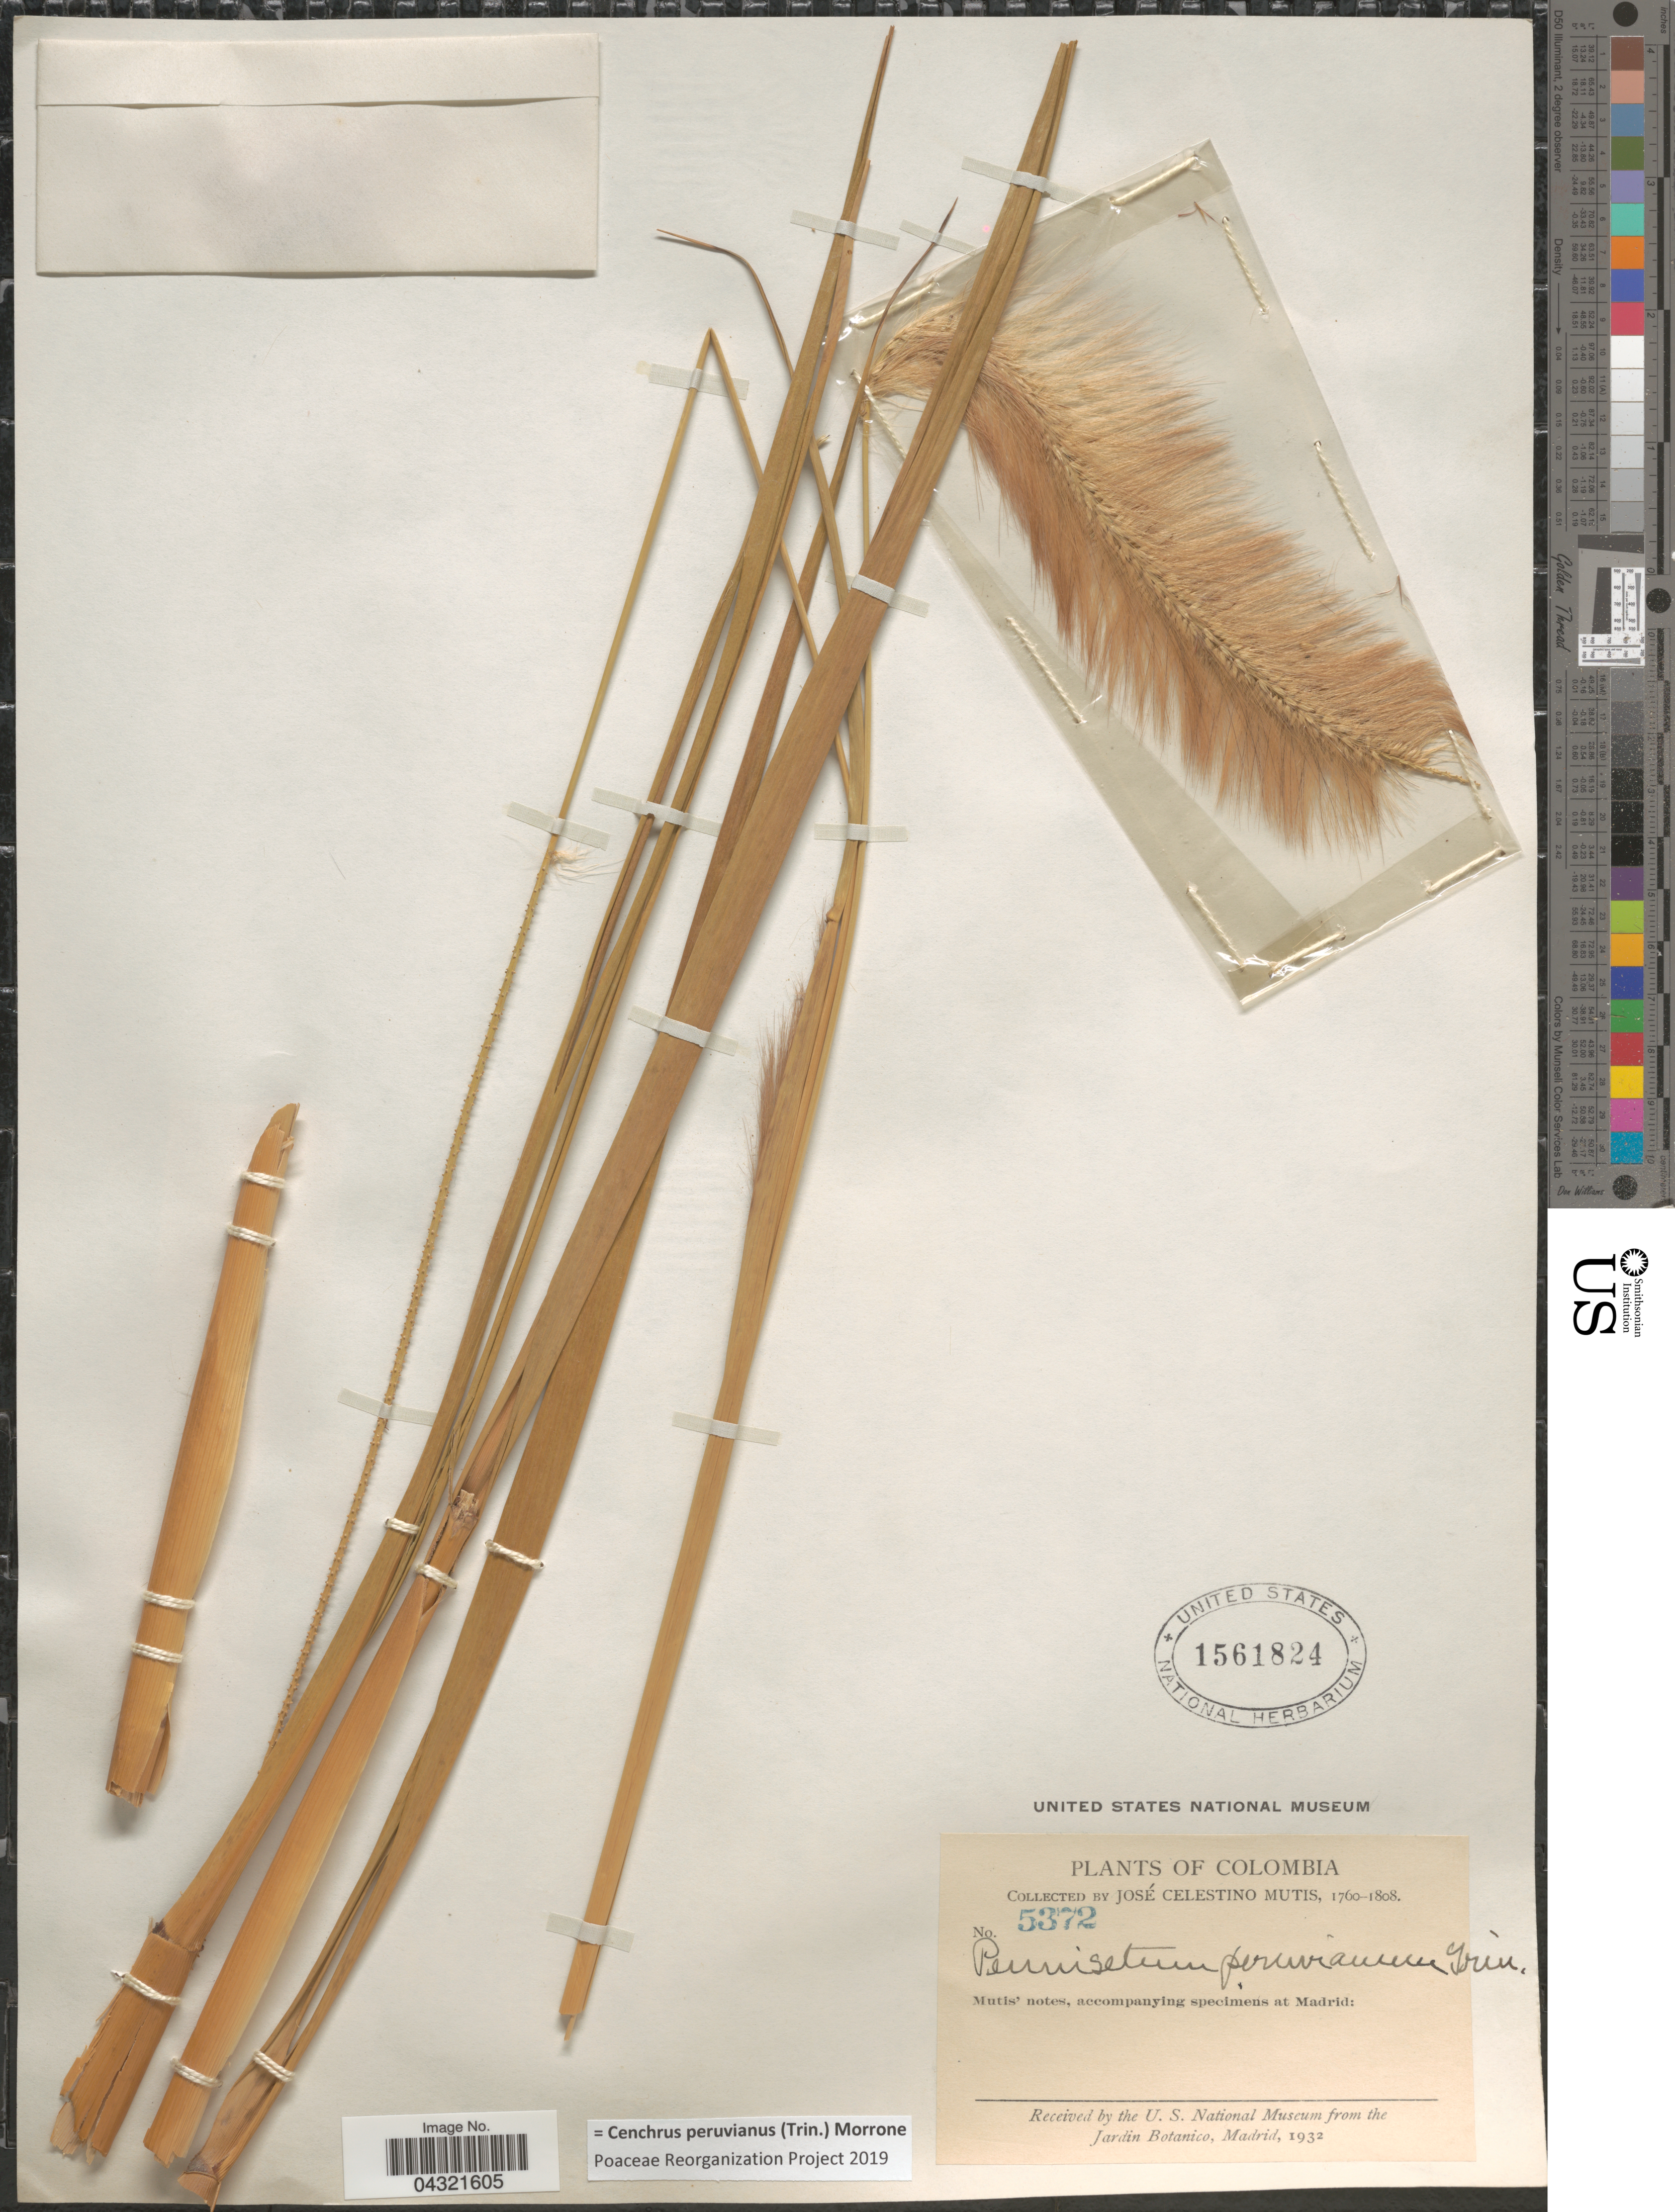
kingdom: Plantae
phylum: Tracheophyta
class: Liliopsida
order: Poales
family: Poaceae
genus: Cenchrus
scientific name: Cenchrus peruvianus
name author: (Trin.) Morrone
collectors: J. C. B. Mutis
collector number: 5372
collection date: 1760/1808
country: Colombia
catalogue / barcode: US 1561824